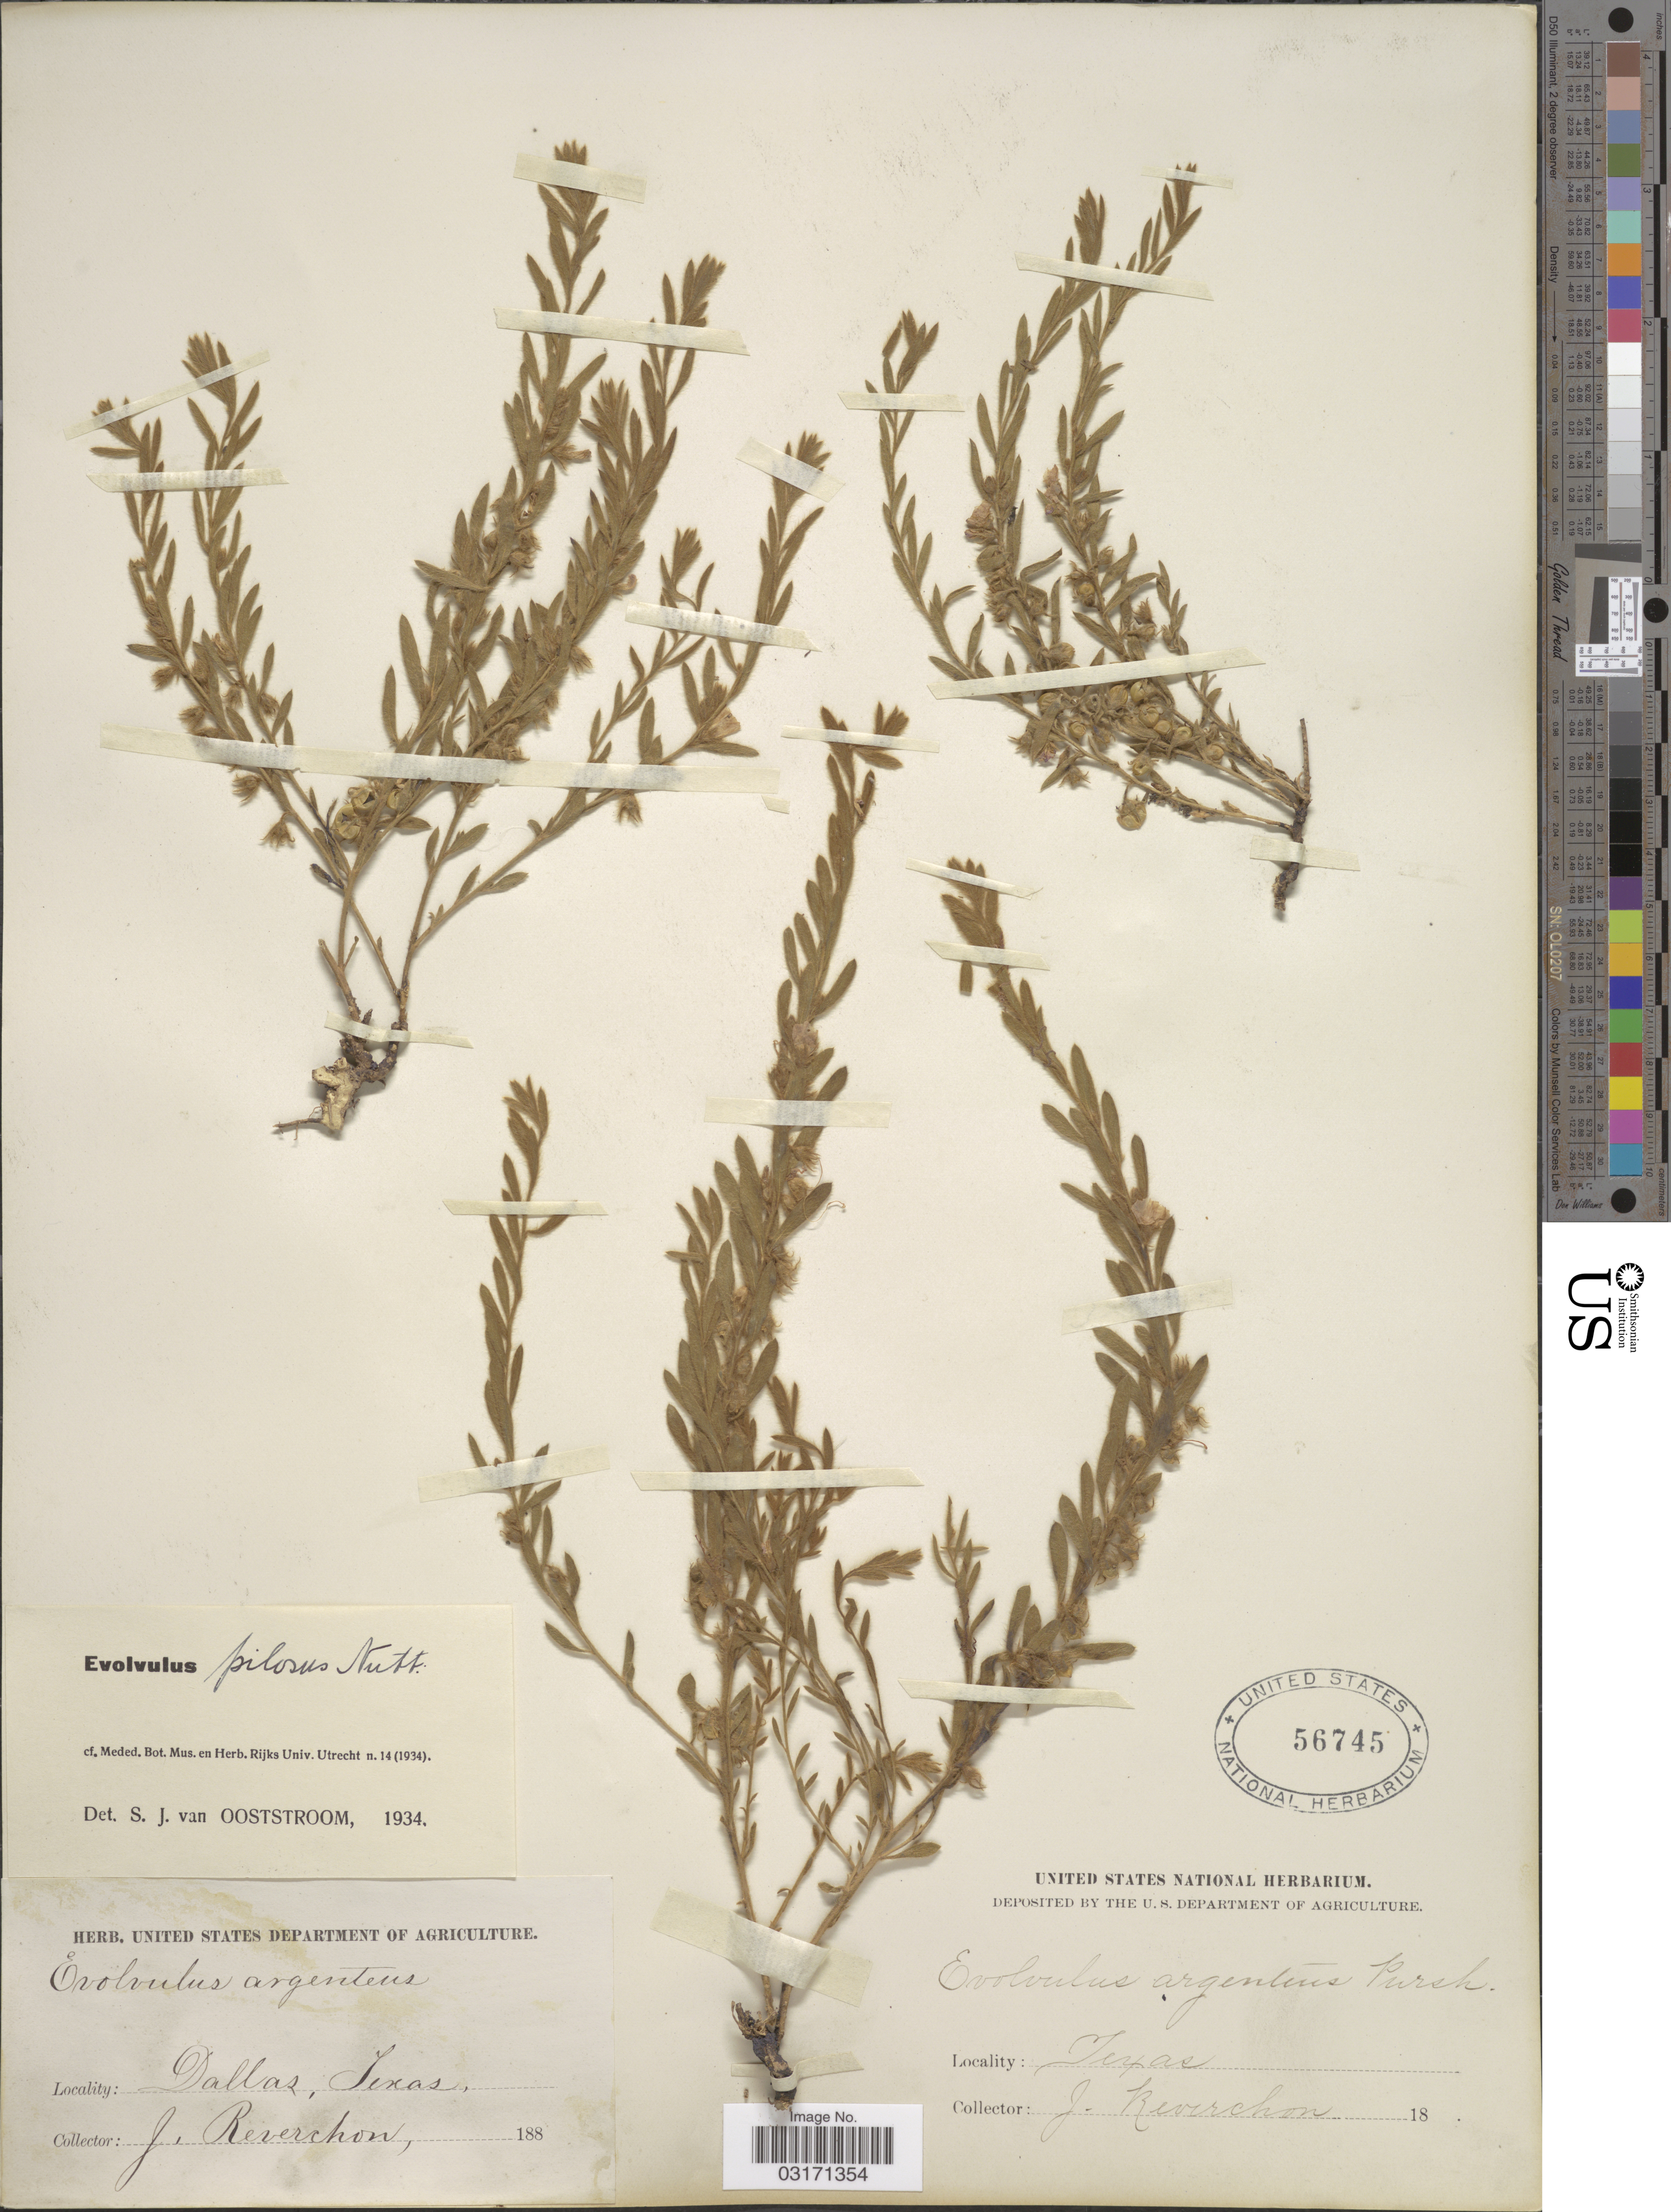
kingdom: Plantae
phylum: Tracheophyta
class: Magnoliopsida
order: Solanales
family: Convolvulaceae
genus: Evolvulus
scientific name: Evolvulus pilosus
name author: Roxb.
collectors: J. Reverchon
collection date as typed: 188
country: United States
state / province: Texas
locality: Dallas.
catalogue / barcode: US 56745